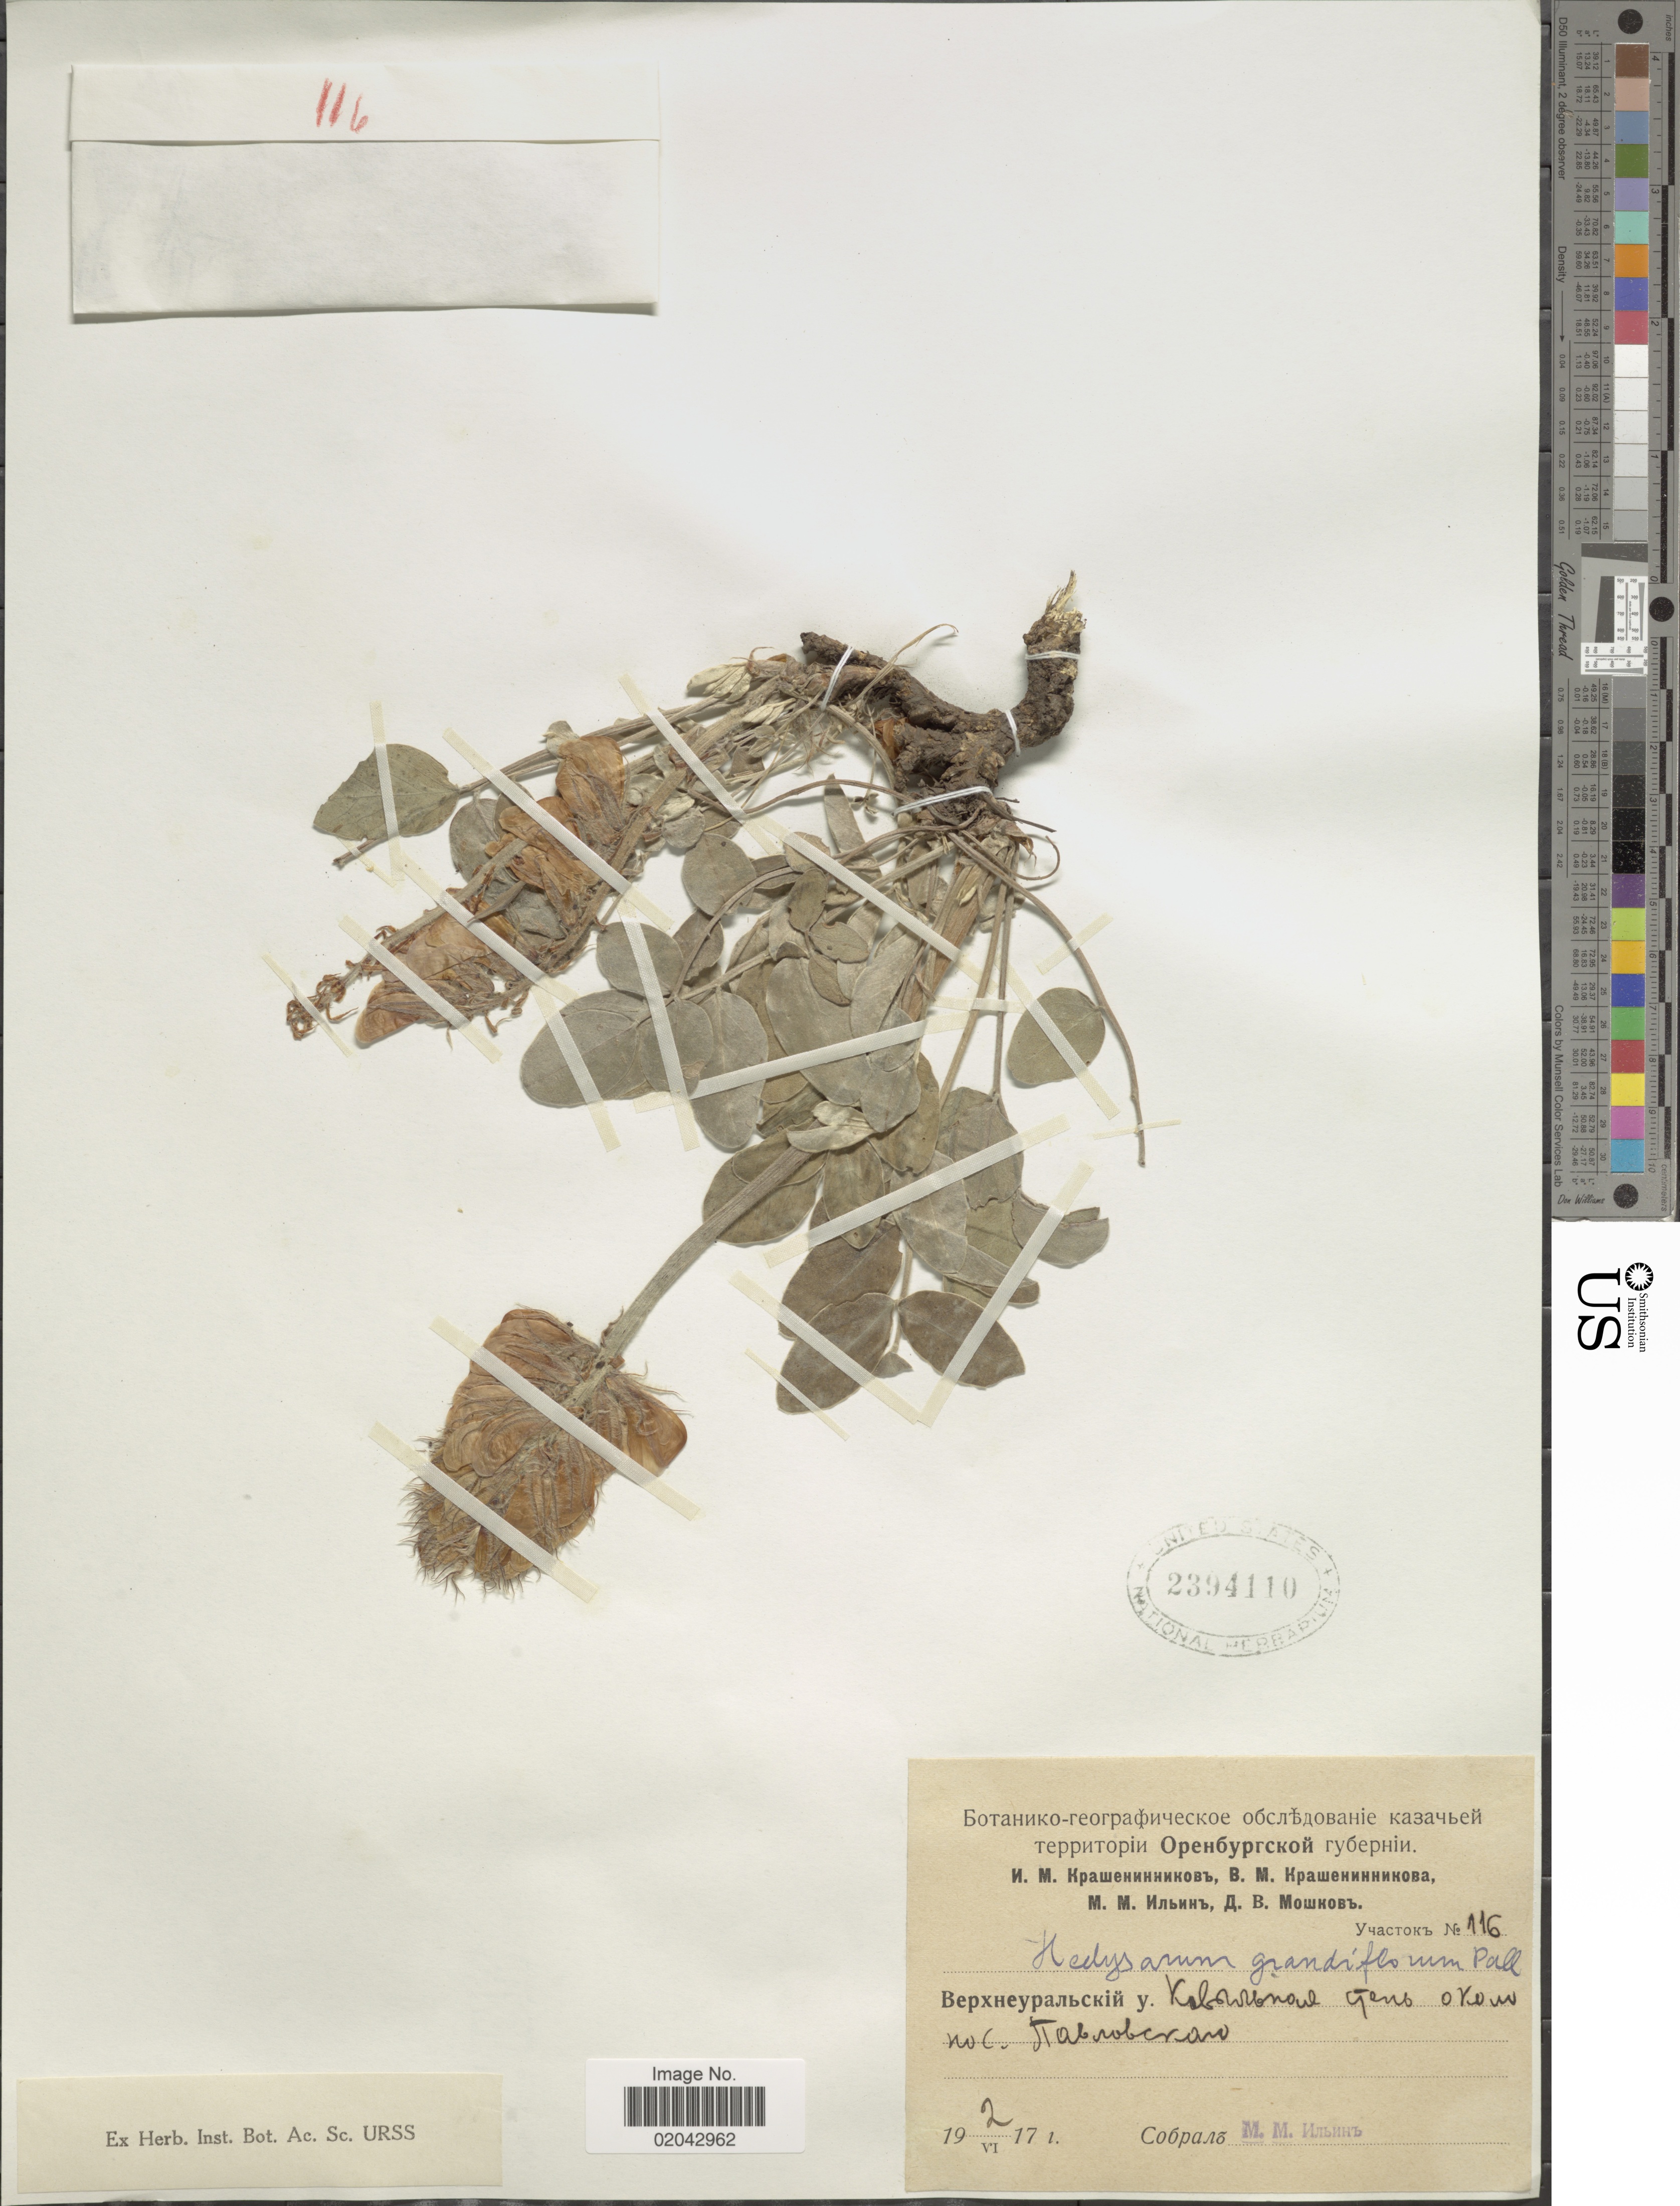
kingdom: Plantae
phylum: Tracheophyta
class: Magnoliopsida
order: Fabales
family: Fabaceae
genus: Hedysarum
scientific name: Hedysarum grandiflorum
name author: Pall.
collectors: M. Ilin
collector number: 116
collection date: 1917-06-02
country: Russian Federation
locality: Vicinity of Village Pavlovskiy, Chelyabinsk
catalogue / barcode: US 2394110